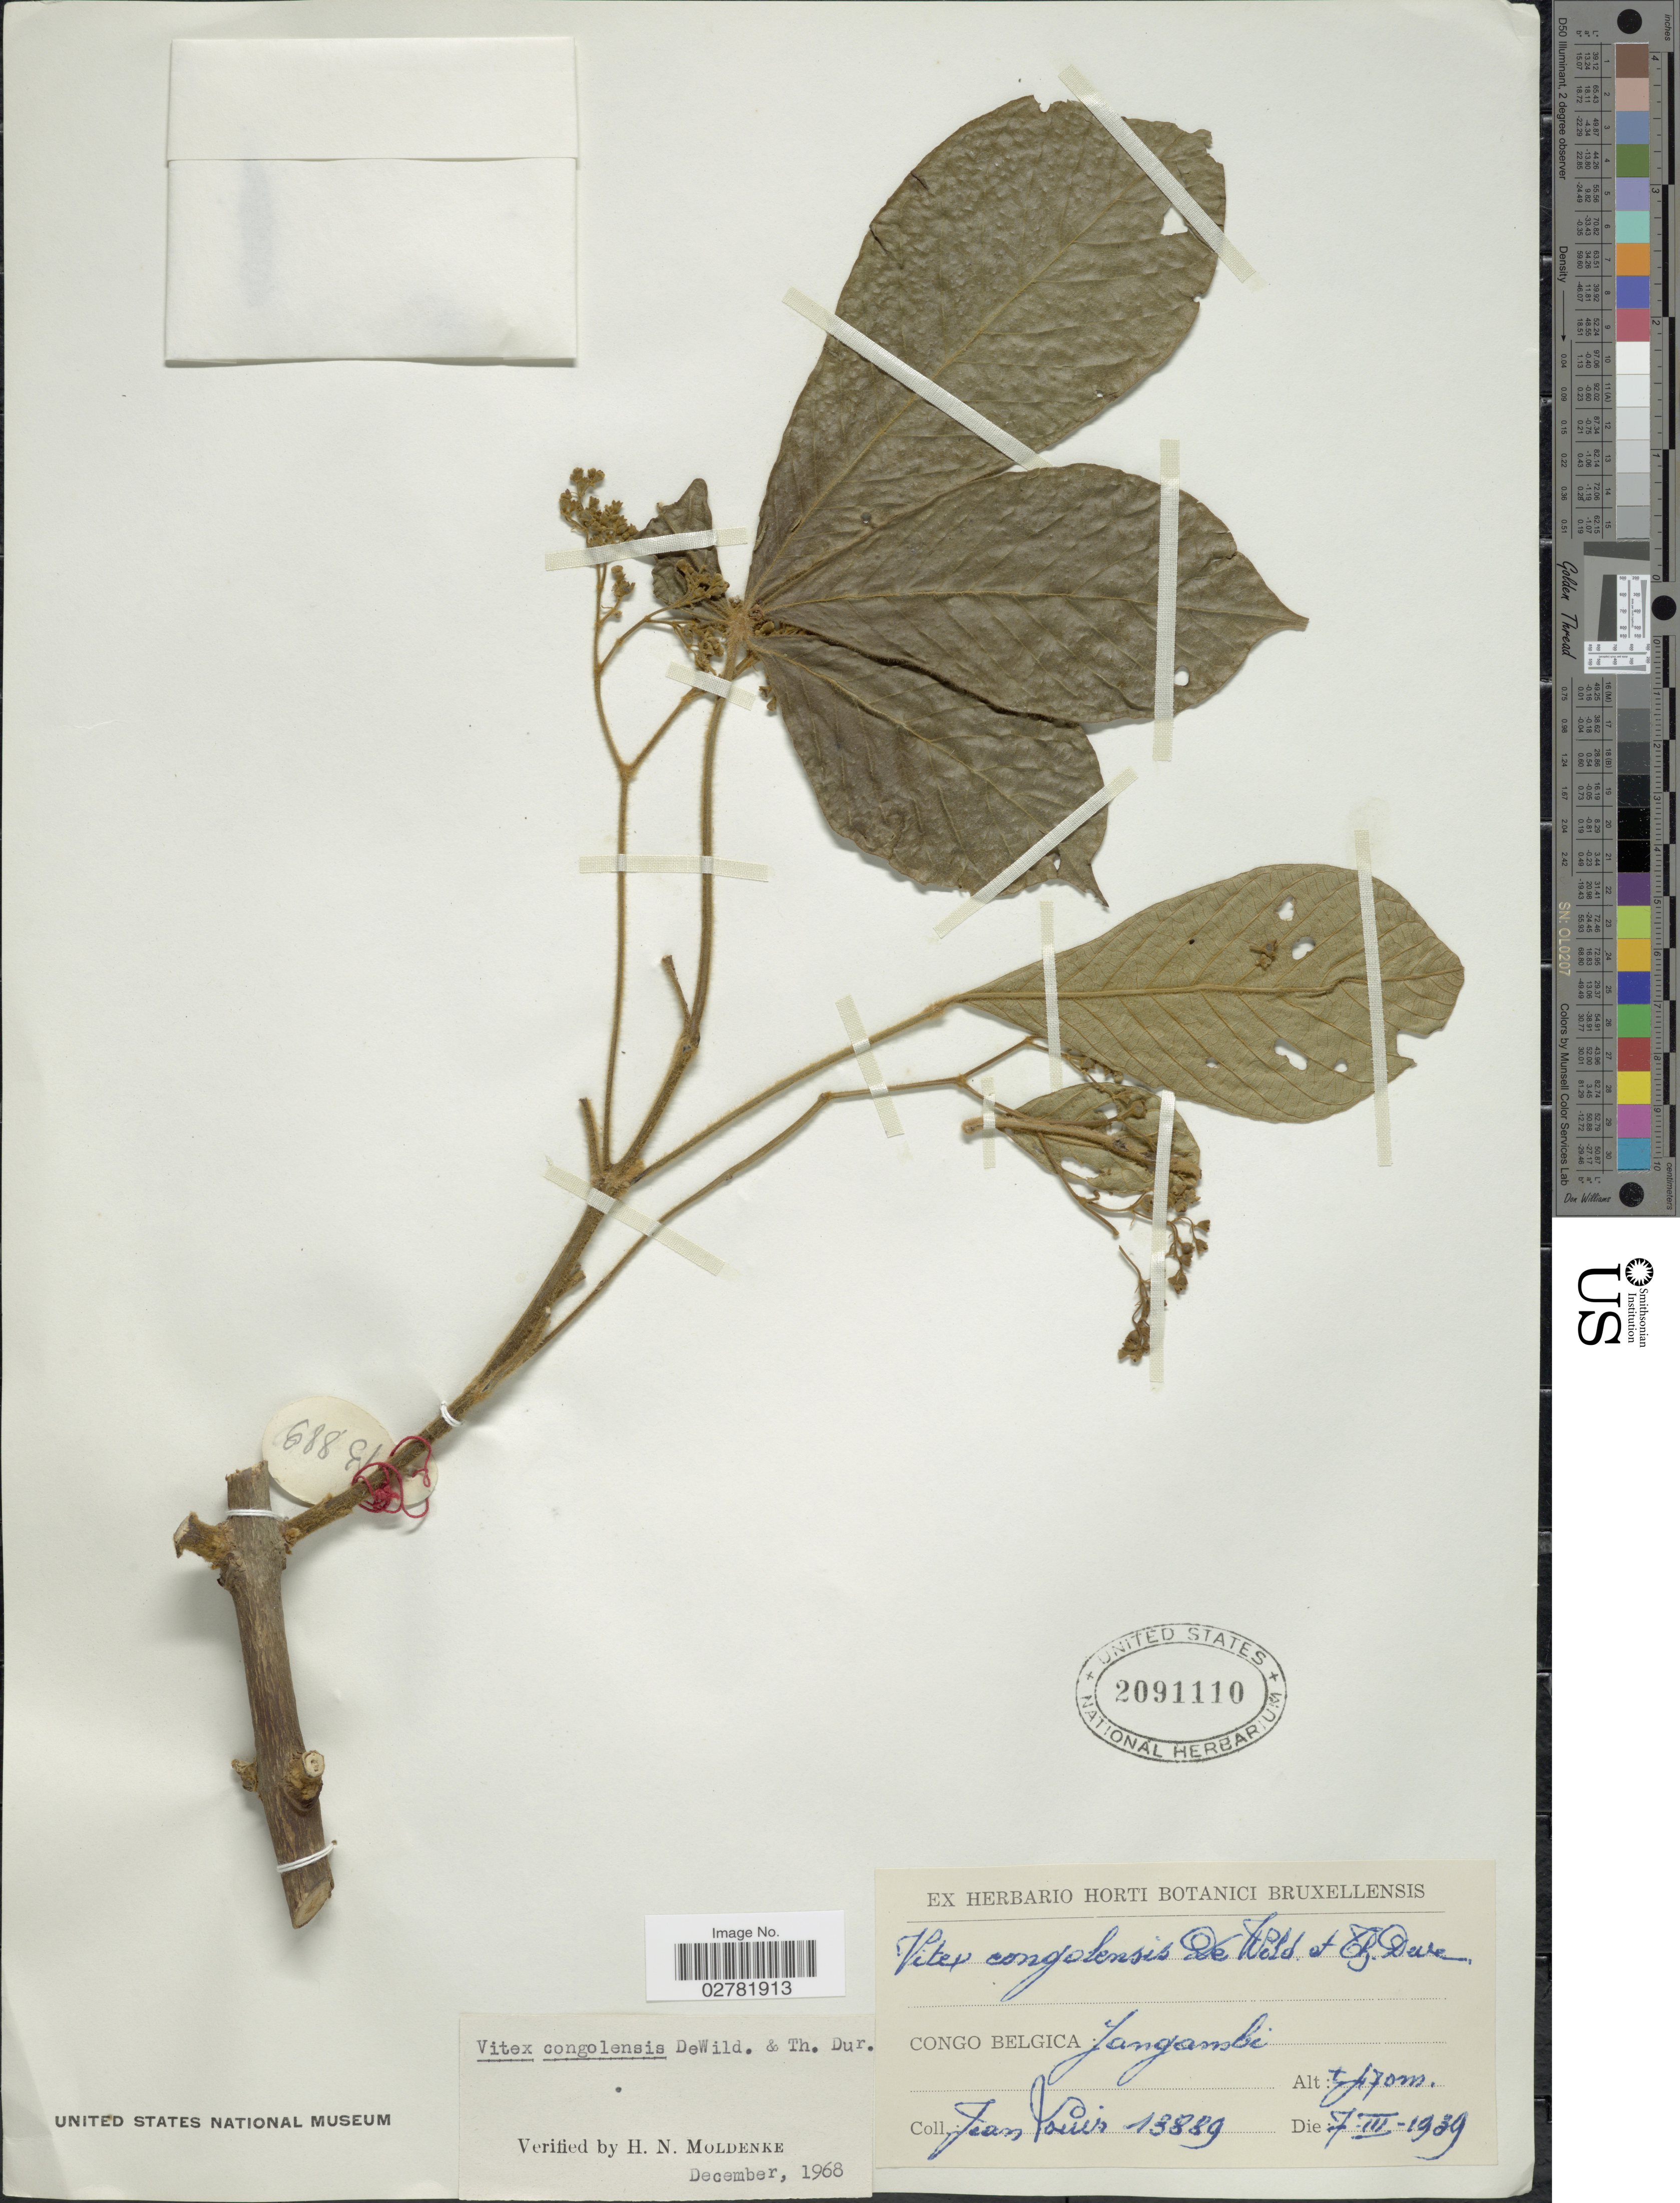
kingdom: Plantae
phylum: Tracheophyta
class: Magnoliopsida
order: Lamiales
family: Lamiaceae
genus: Vitex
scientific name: Vitex congolensis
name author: De Wild. & Durand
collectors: J. Louis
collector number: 13889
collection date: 1939-03-07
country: Congo, Democratic Republic of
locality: Congo Belgica. Yangambi.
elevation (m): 470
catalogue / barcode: US 2091110